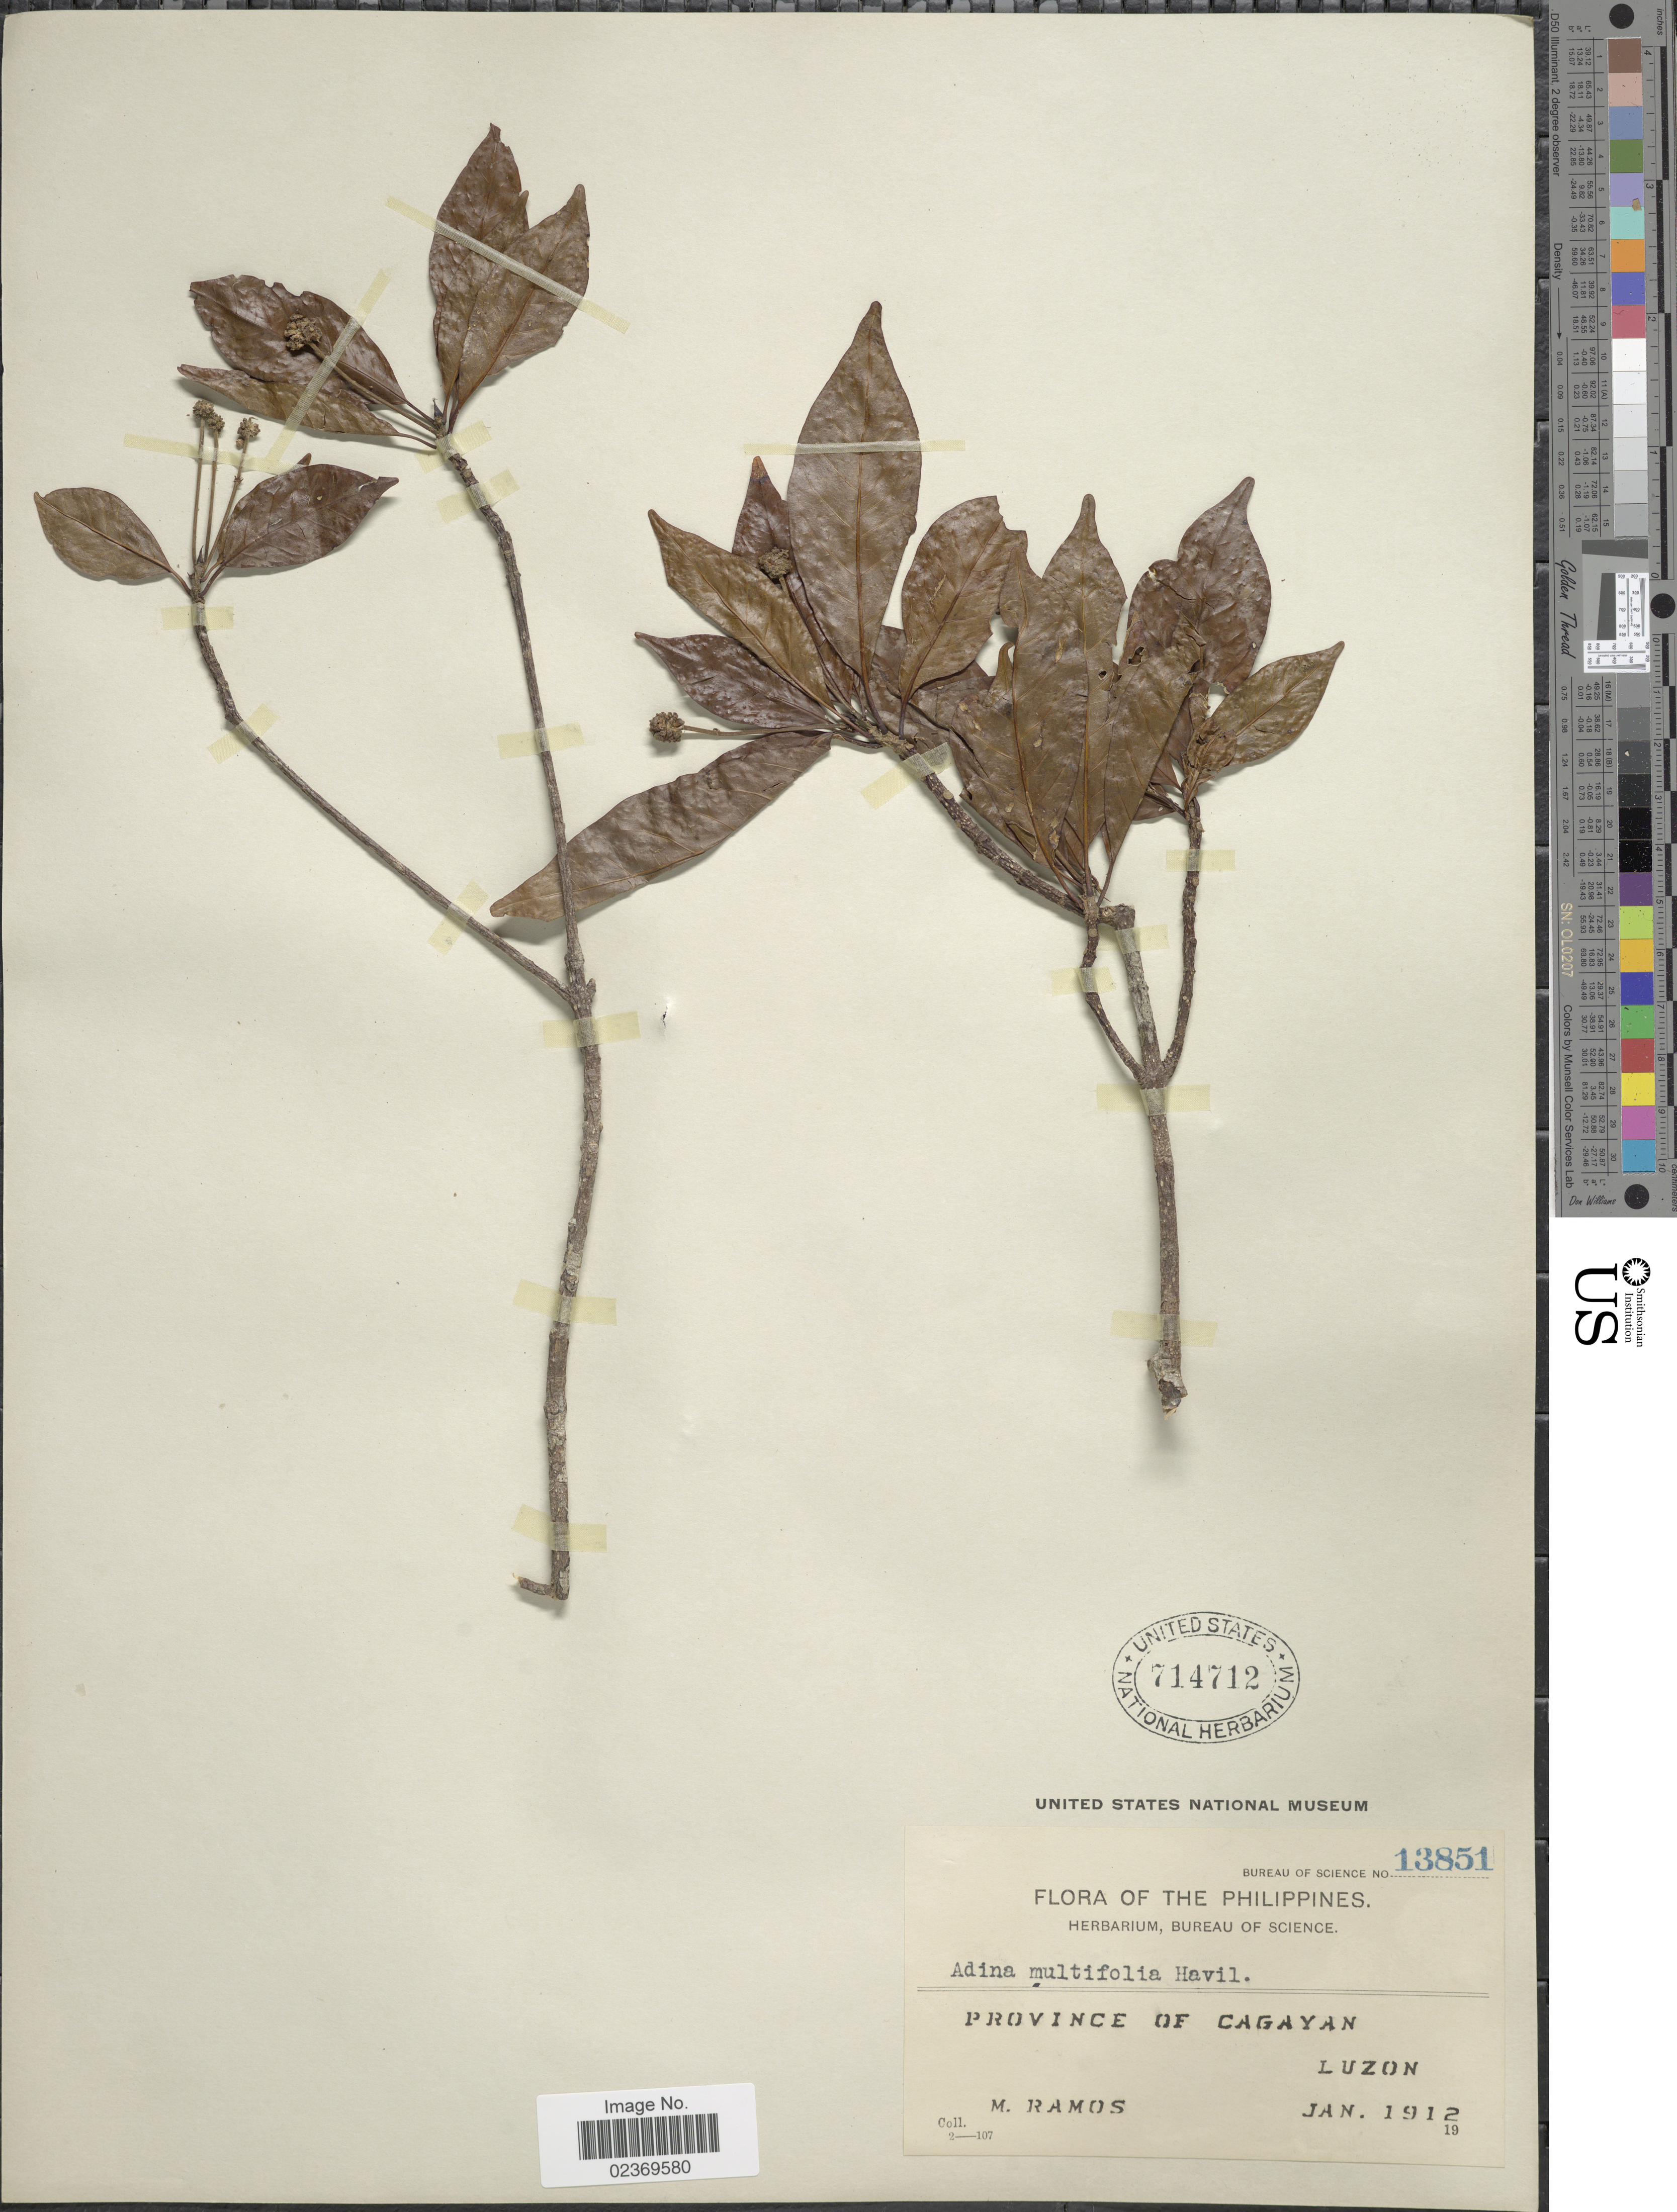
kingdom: Plantae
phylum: Tracheophyta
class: Magnoliopsida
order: Gentianales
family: Rubiaceae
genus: Adina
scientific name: Adina multifolia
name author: Havil.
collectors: M. Ramos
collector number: Bureau of Science 13851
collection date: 1912-01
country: Philippines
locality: Province of Cagayan, Luzon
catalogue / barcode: US 714712